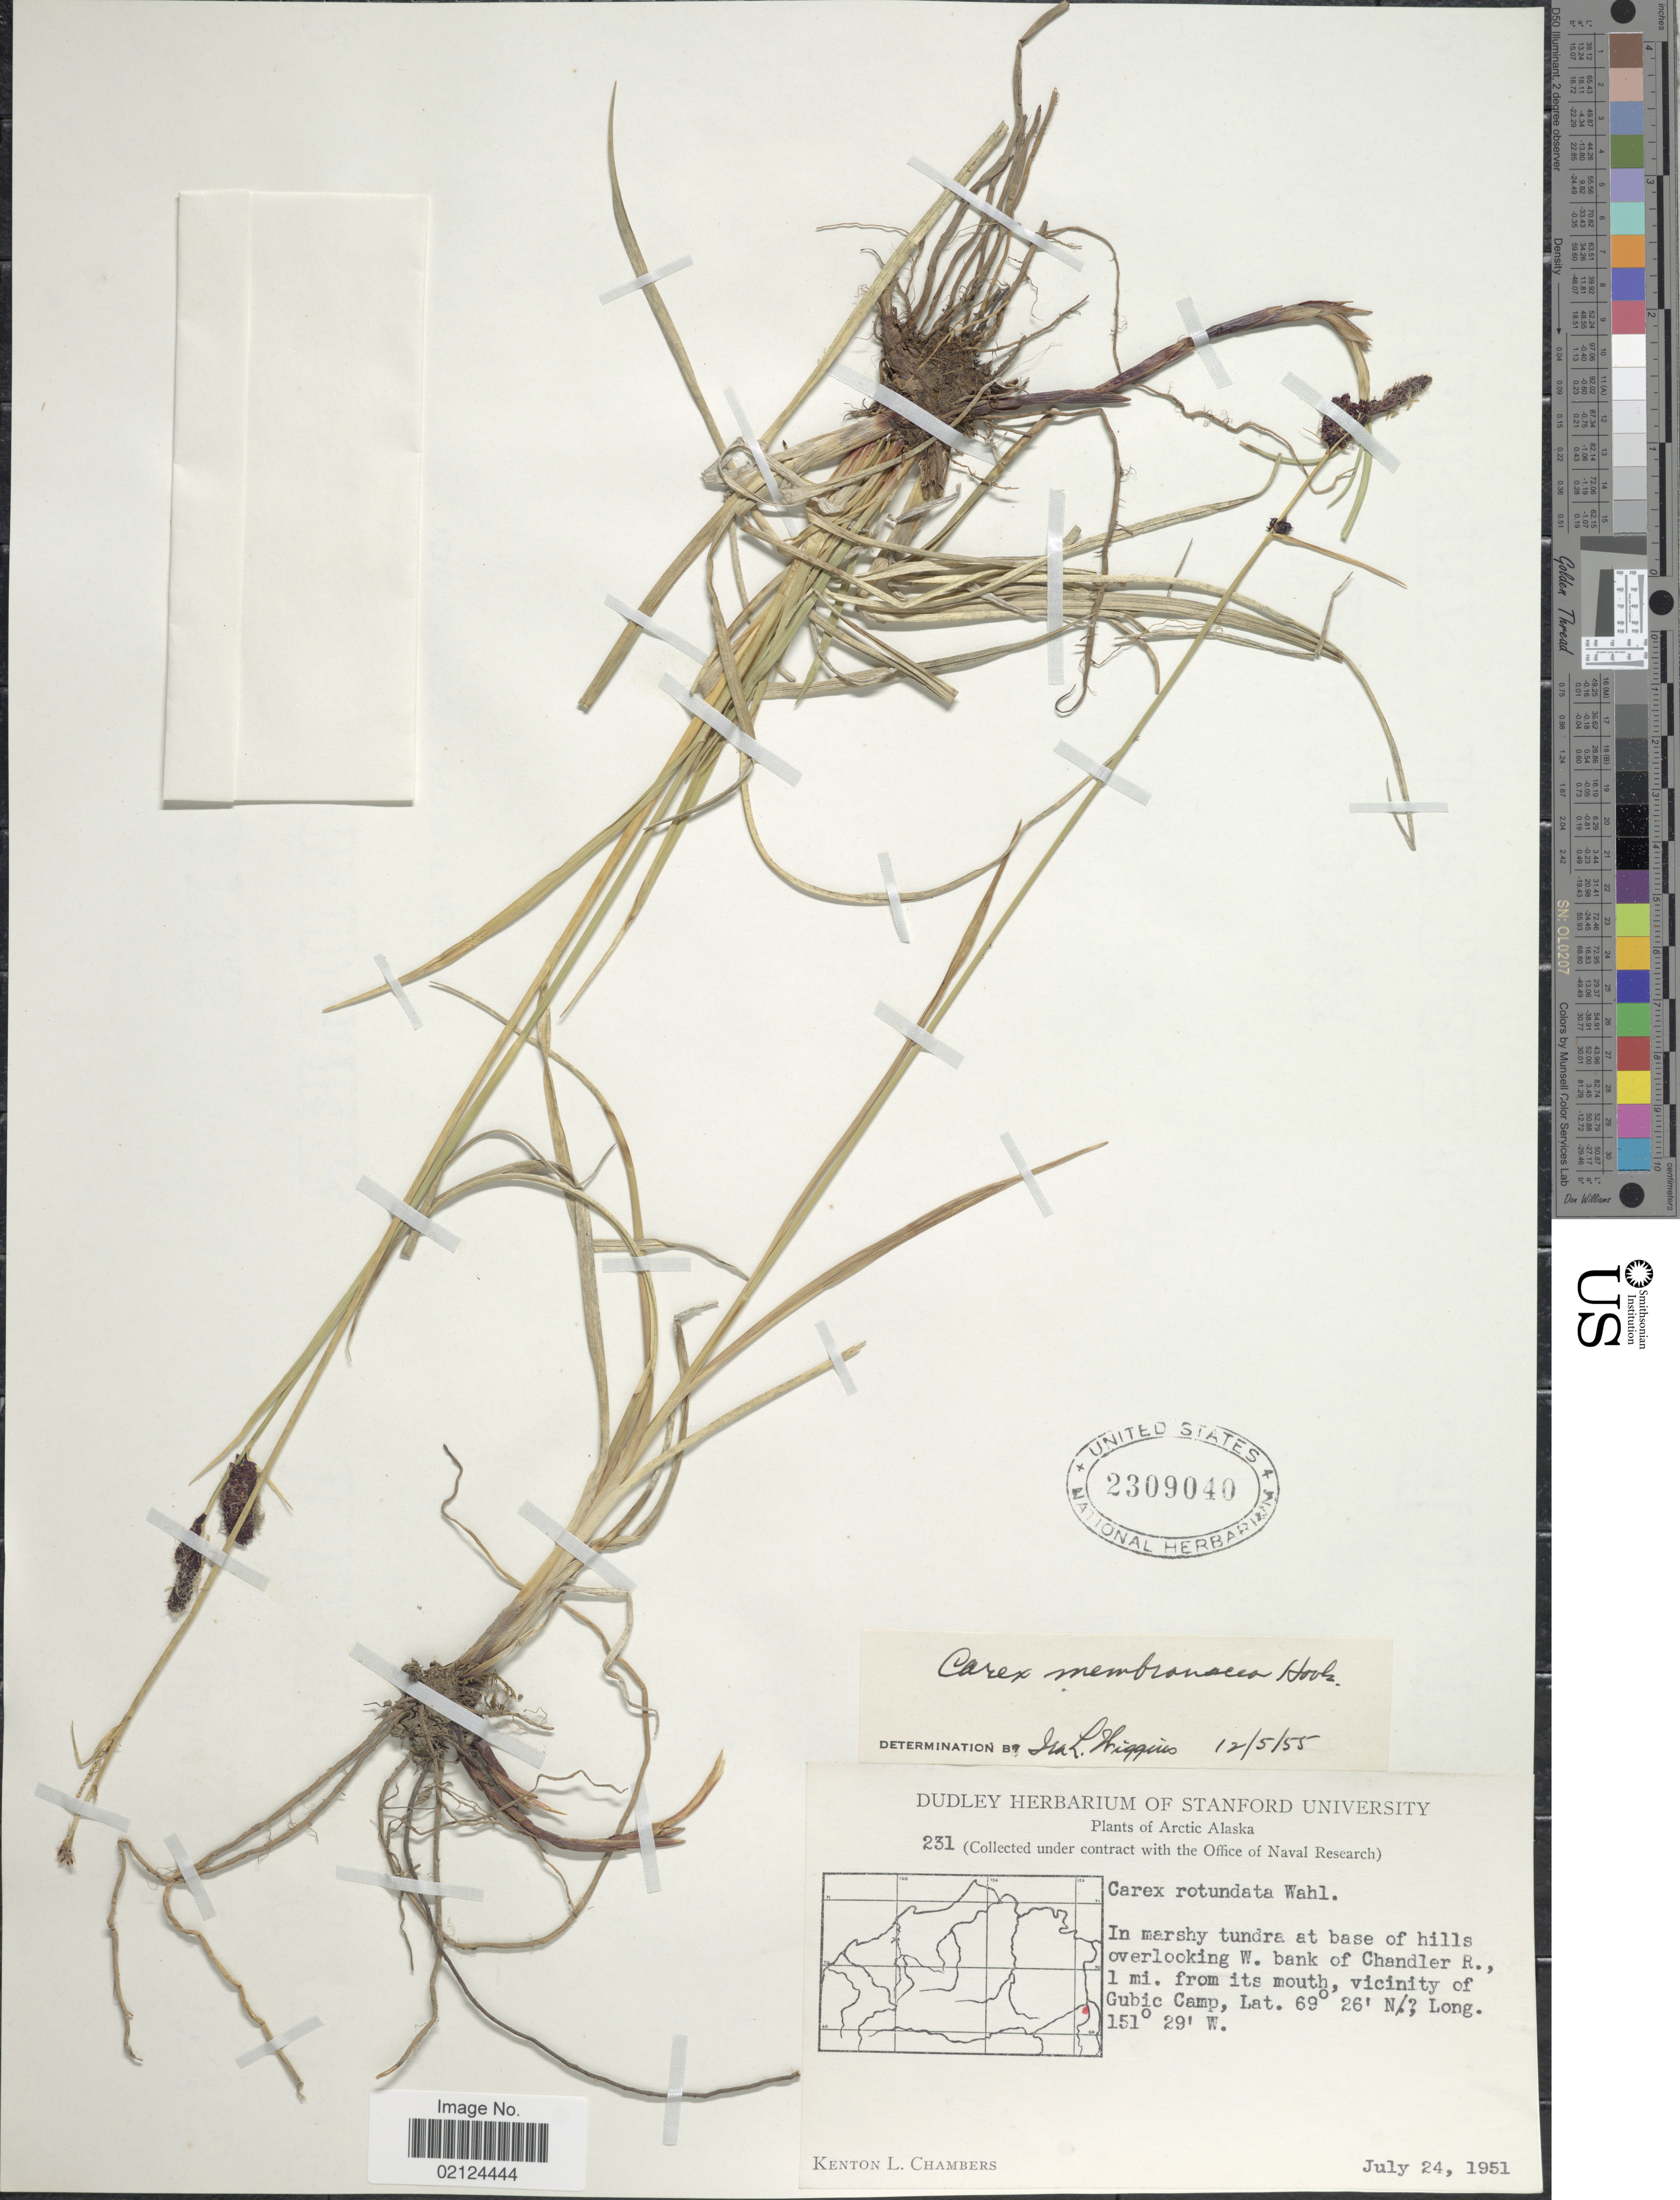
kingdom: Plantae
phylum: Tracheophyta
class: Liliopsida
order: Poales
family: Cyperaceae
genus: Carex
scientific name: Carex membranacea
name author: Hook.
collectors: K. L. Chambers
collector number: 231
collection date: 1951-07-24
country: United States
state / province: Alaska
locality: Arctic Alaska, W. bank of Chandler R., 1 mi. from its mouth, vicinity of Gubic Camp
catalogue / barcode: US 2309040